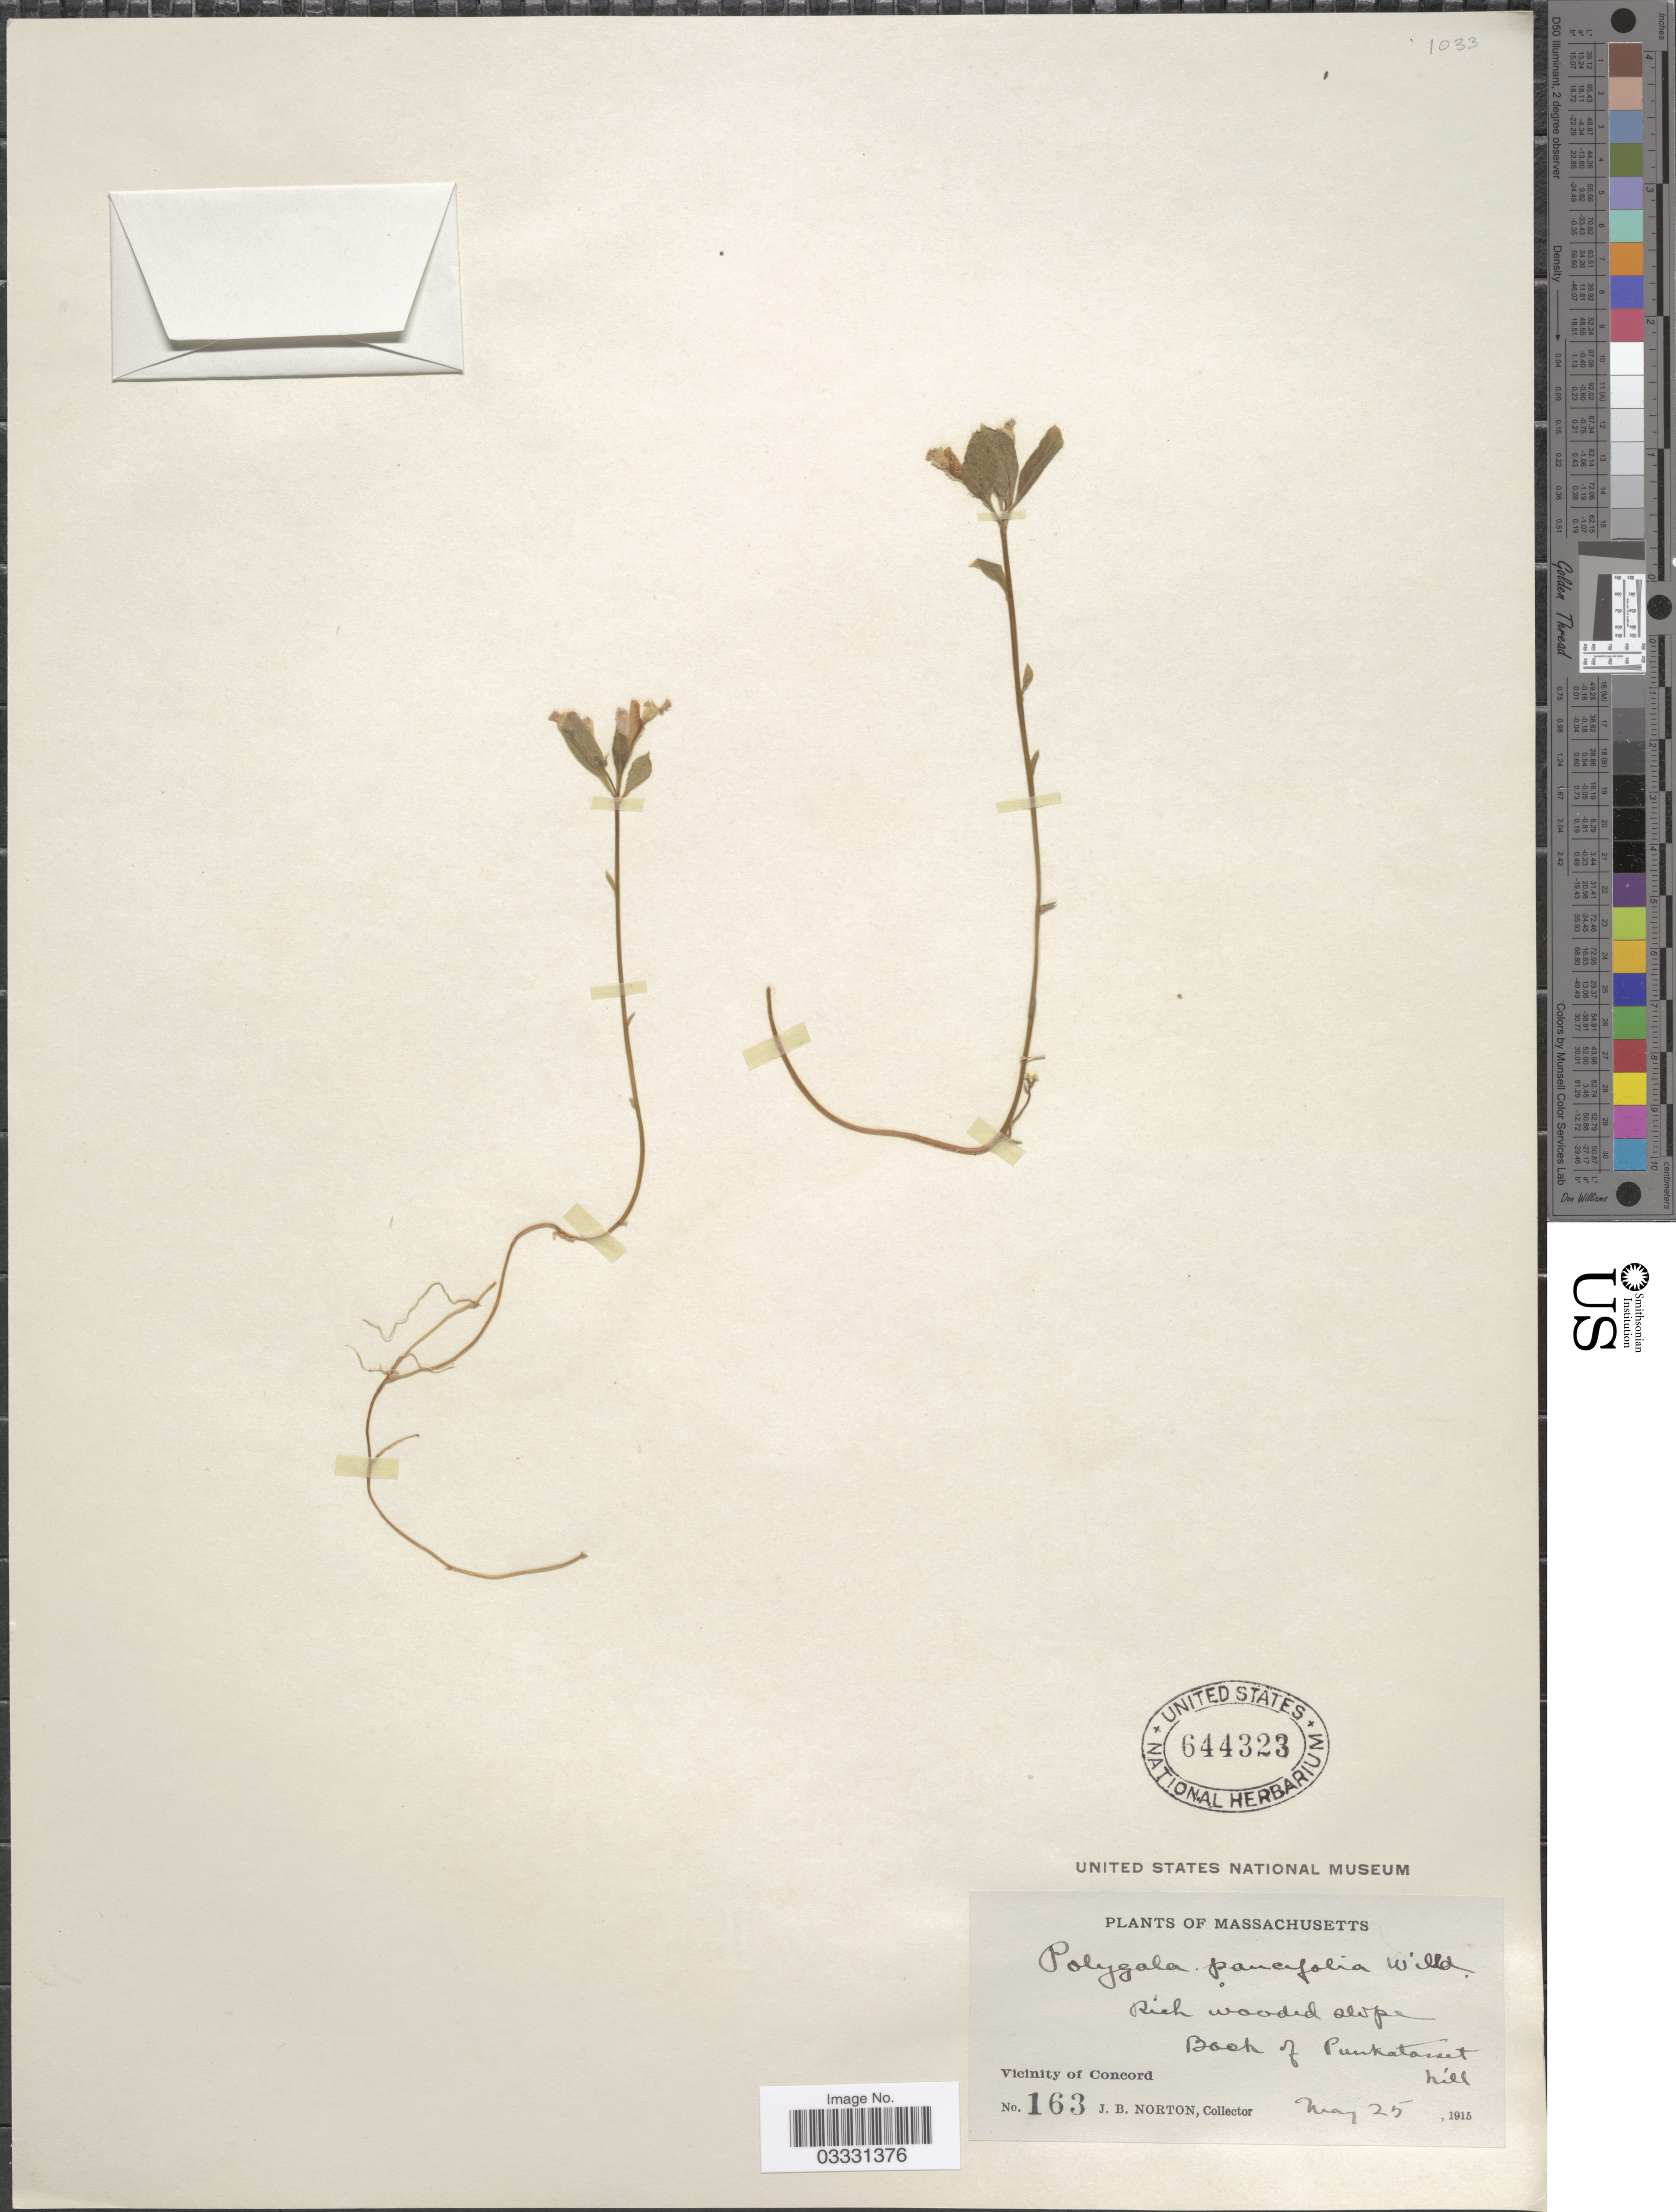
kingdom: Plantae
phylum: Tracheophyta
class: Magnoliopsida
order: Fabales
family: Polygalaceae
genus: Polygaloides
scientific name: Polygaloides paucifolia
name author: (Willd.) J.R. Abbott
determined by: Strong, Mark T., (BOT), Smithsonian Institution - National Museum of Natural History (UNITED STATES)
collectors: J. B. Norton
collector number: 163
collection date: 1915-05-25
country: United States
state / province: Massachusetts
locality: Back of Punkatasset hill. Vicinity of Concord.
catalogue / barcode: US 644323